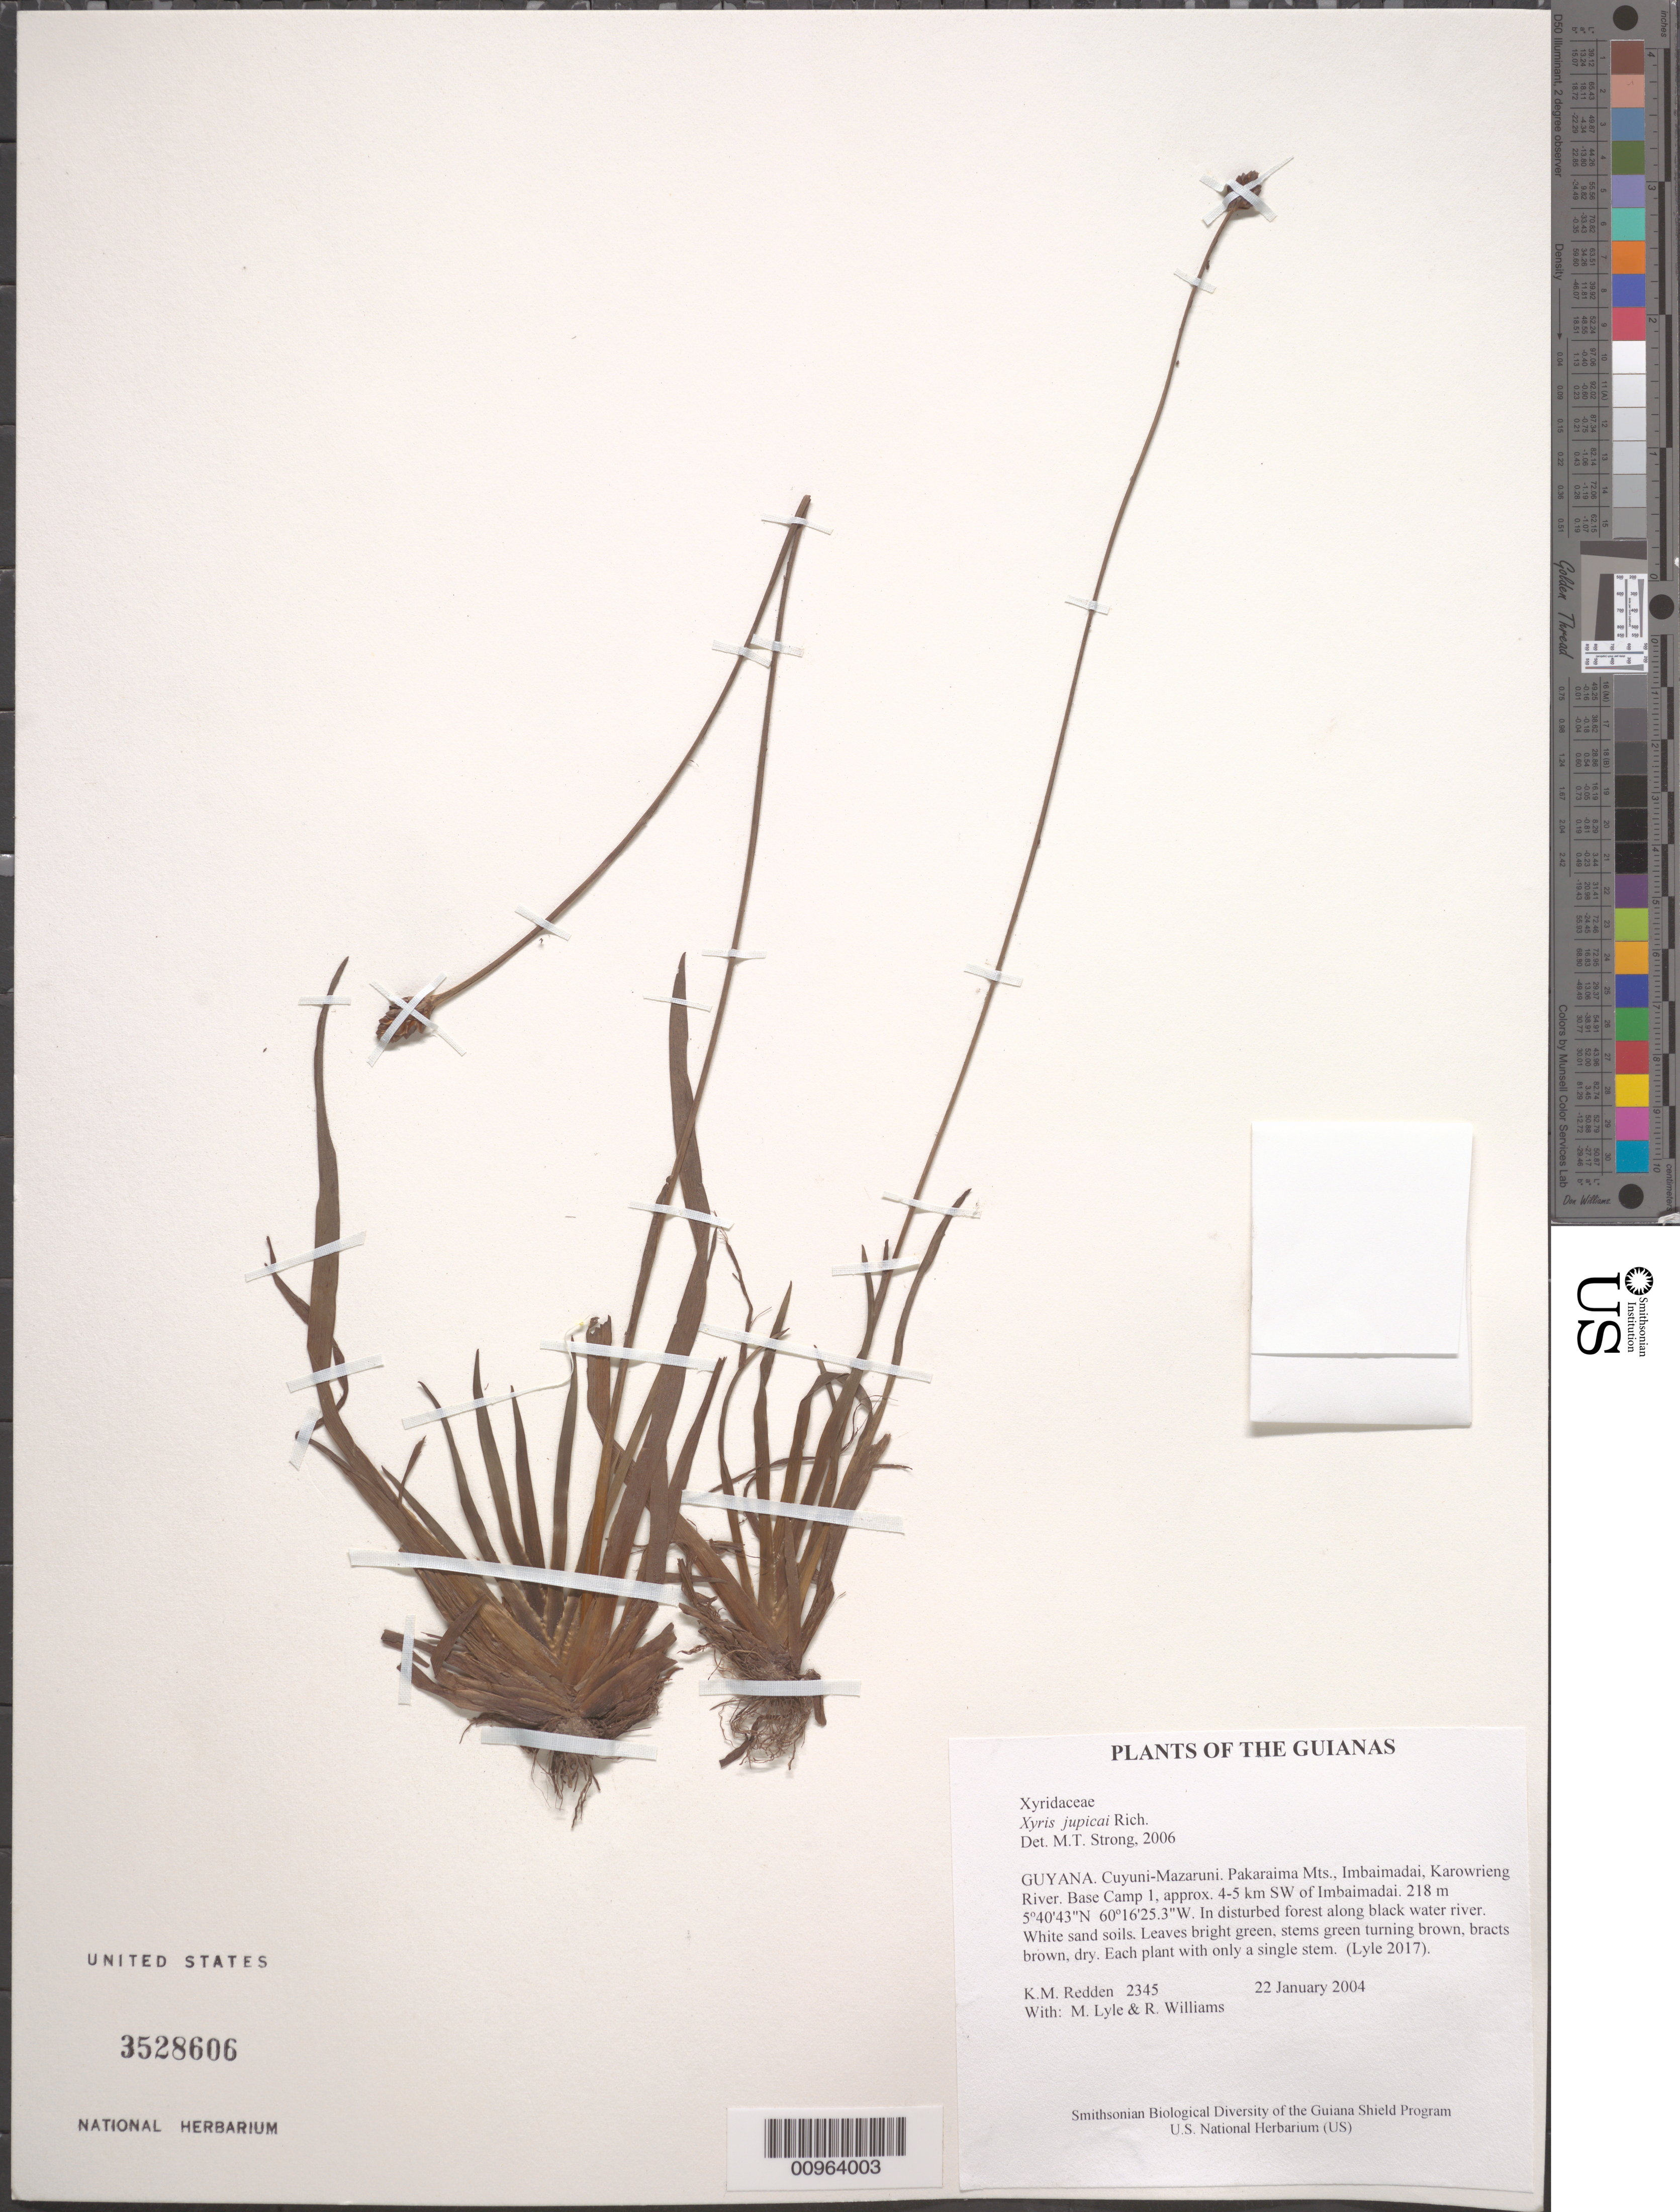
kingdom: Plantae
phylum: Tracheophyta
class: Liliopsida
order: Poales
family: Xyridaceae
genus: Xyris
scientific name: Xyris jupicai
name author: Rich.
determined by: Strong, M. T., (US), Smithsonian Institution - National Museum of Natural History (UNITED STATES)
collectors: K. M. Redden, M. Lyle & R. Williams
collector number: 2345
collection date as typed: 22 January 2004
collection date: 2004-01-22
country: Guyana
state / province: Cuyuni-Mazaruni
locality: Pakaraima Mts., Imbaimadai, Karowrieng River. Base Camp 1, approx. 4-5 km SW of Imbaimadai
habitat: In disturbed forest along black water river. White sand soils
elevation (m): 218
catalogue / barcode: US 3528606